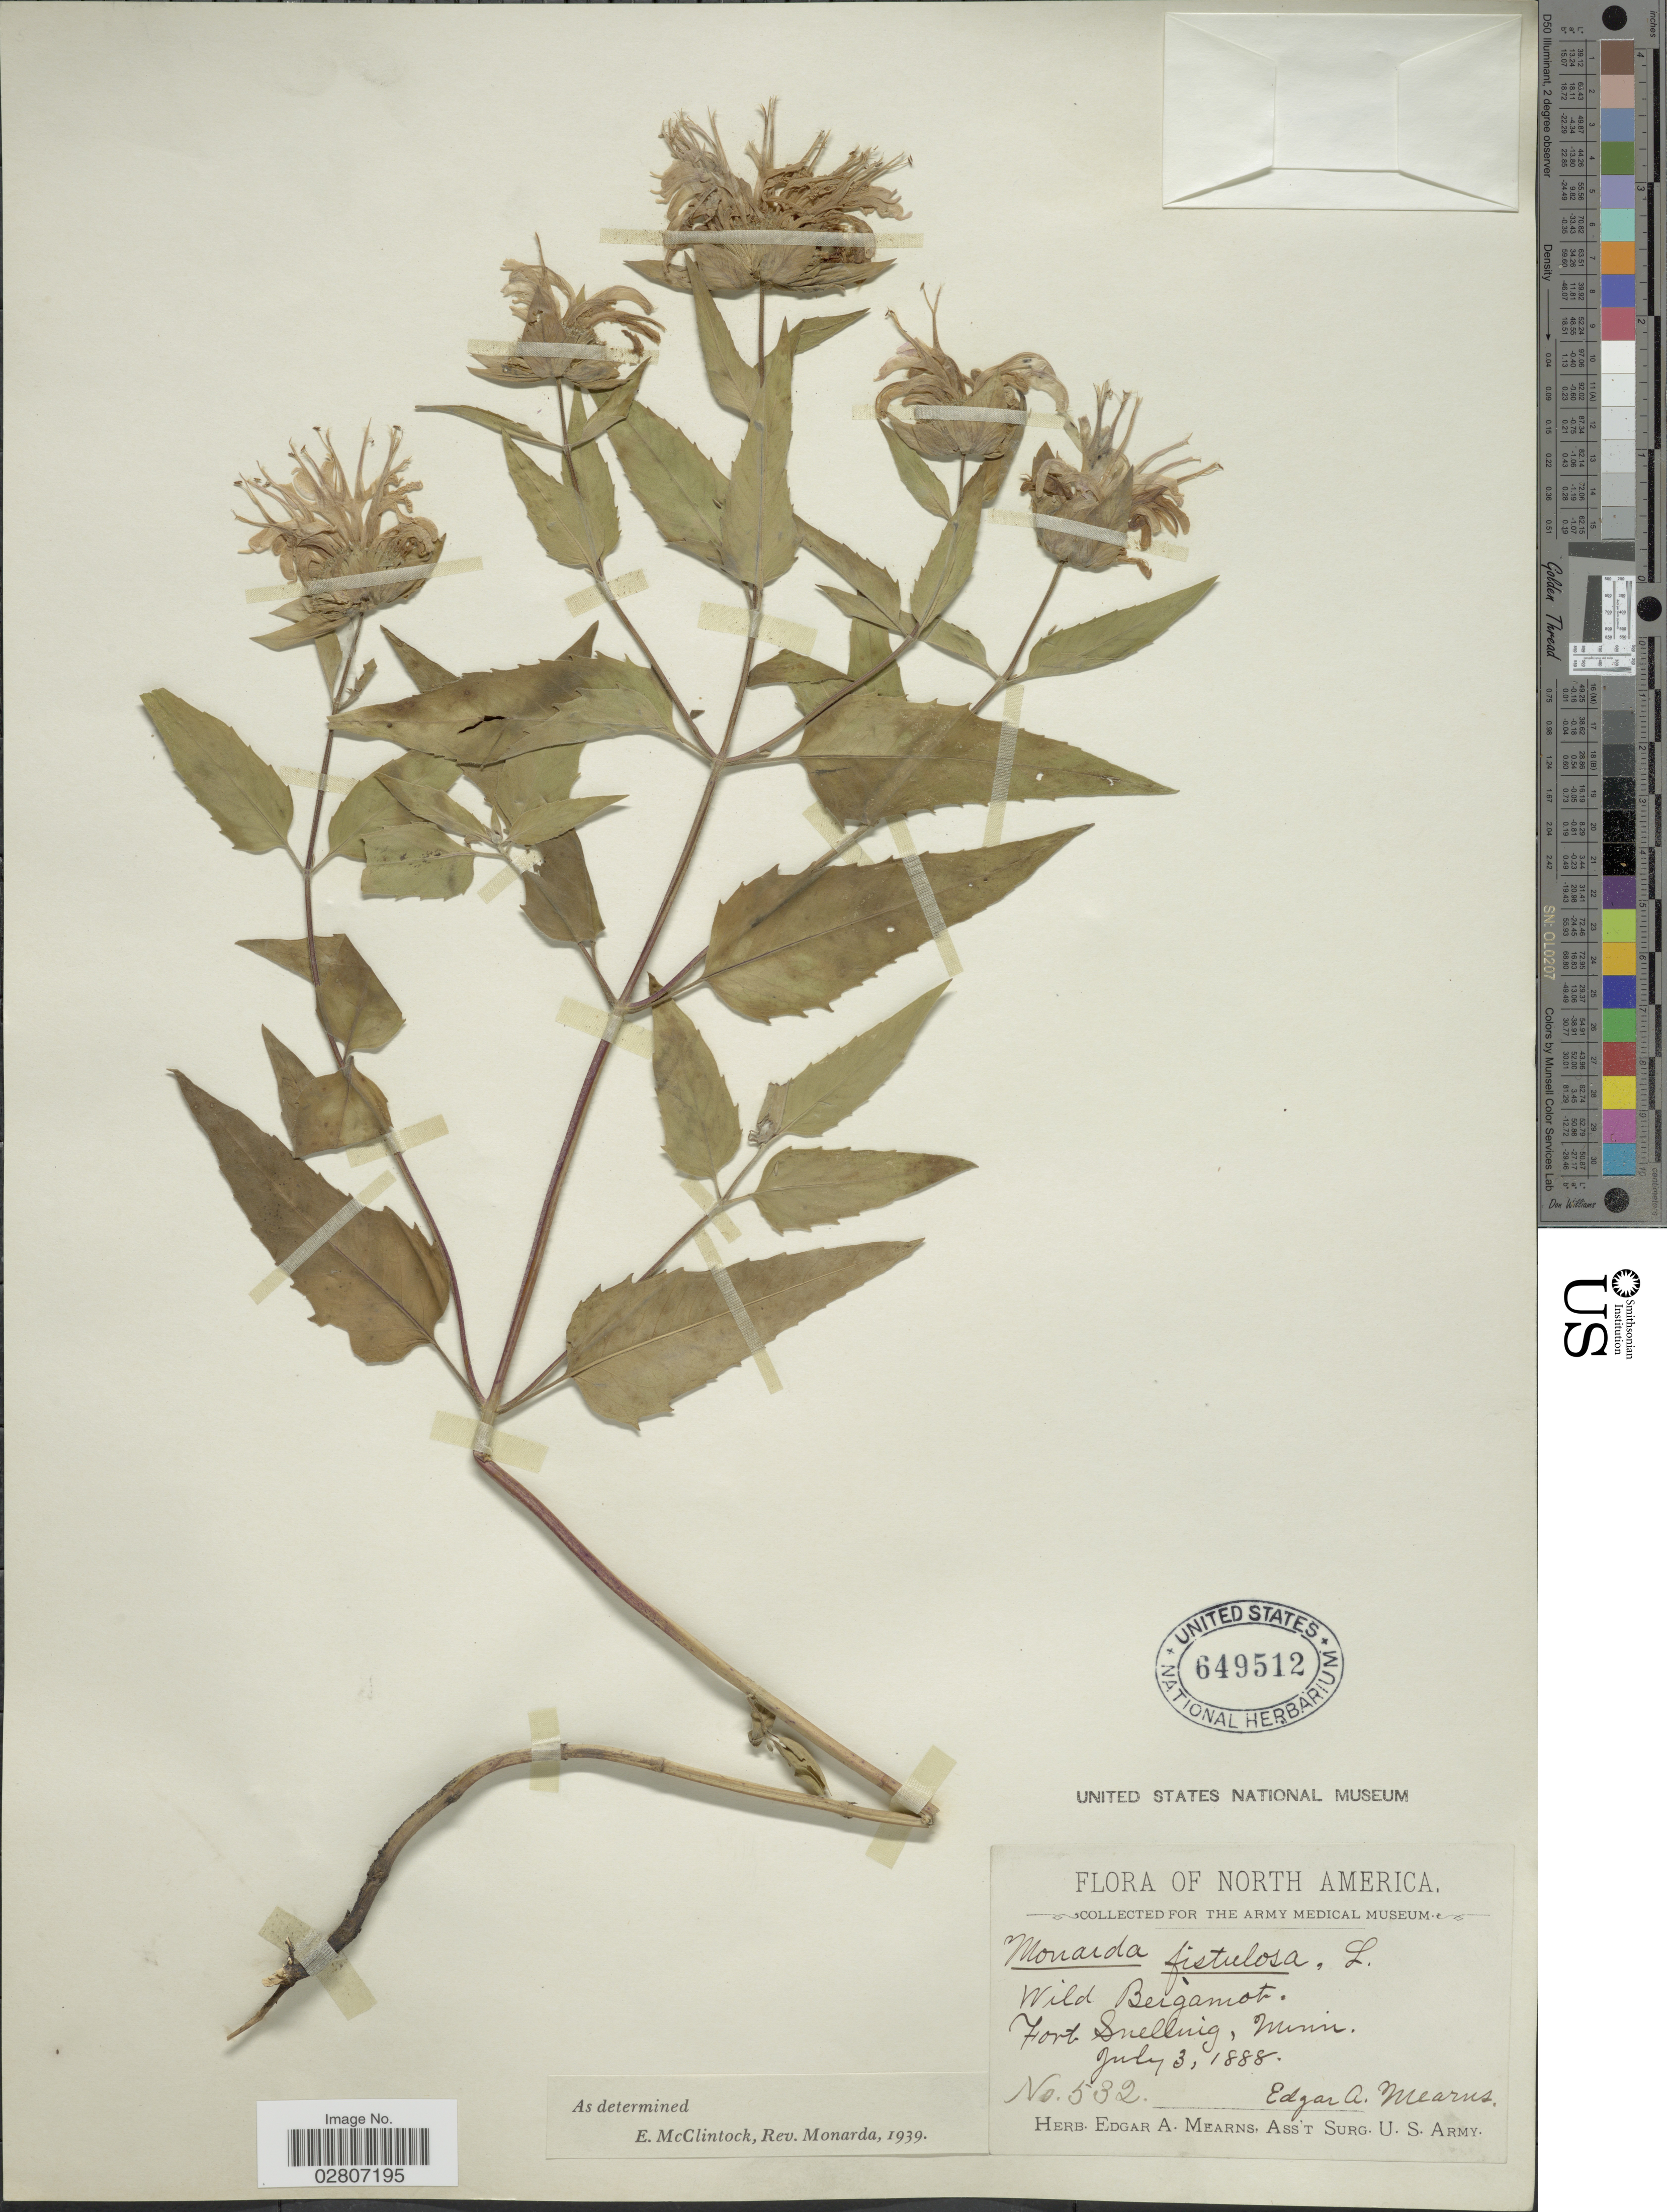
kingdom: Plantae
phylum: Tracheophyta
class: Magnoliopsida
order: Lamiales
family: Lamiaceae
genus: Monarda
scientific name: Monarda fistulosa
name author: L.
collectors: E. A. Mearns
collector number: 532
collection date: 1888-07-03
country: United States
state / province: Minnesota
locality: Fort Snelling.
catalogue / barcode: US 649512